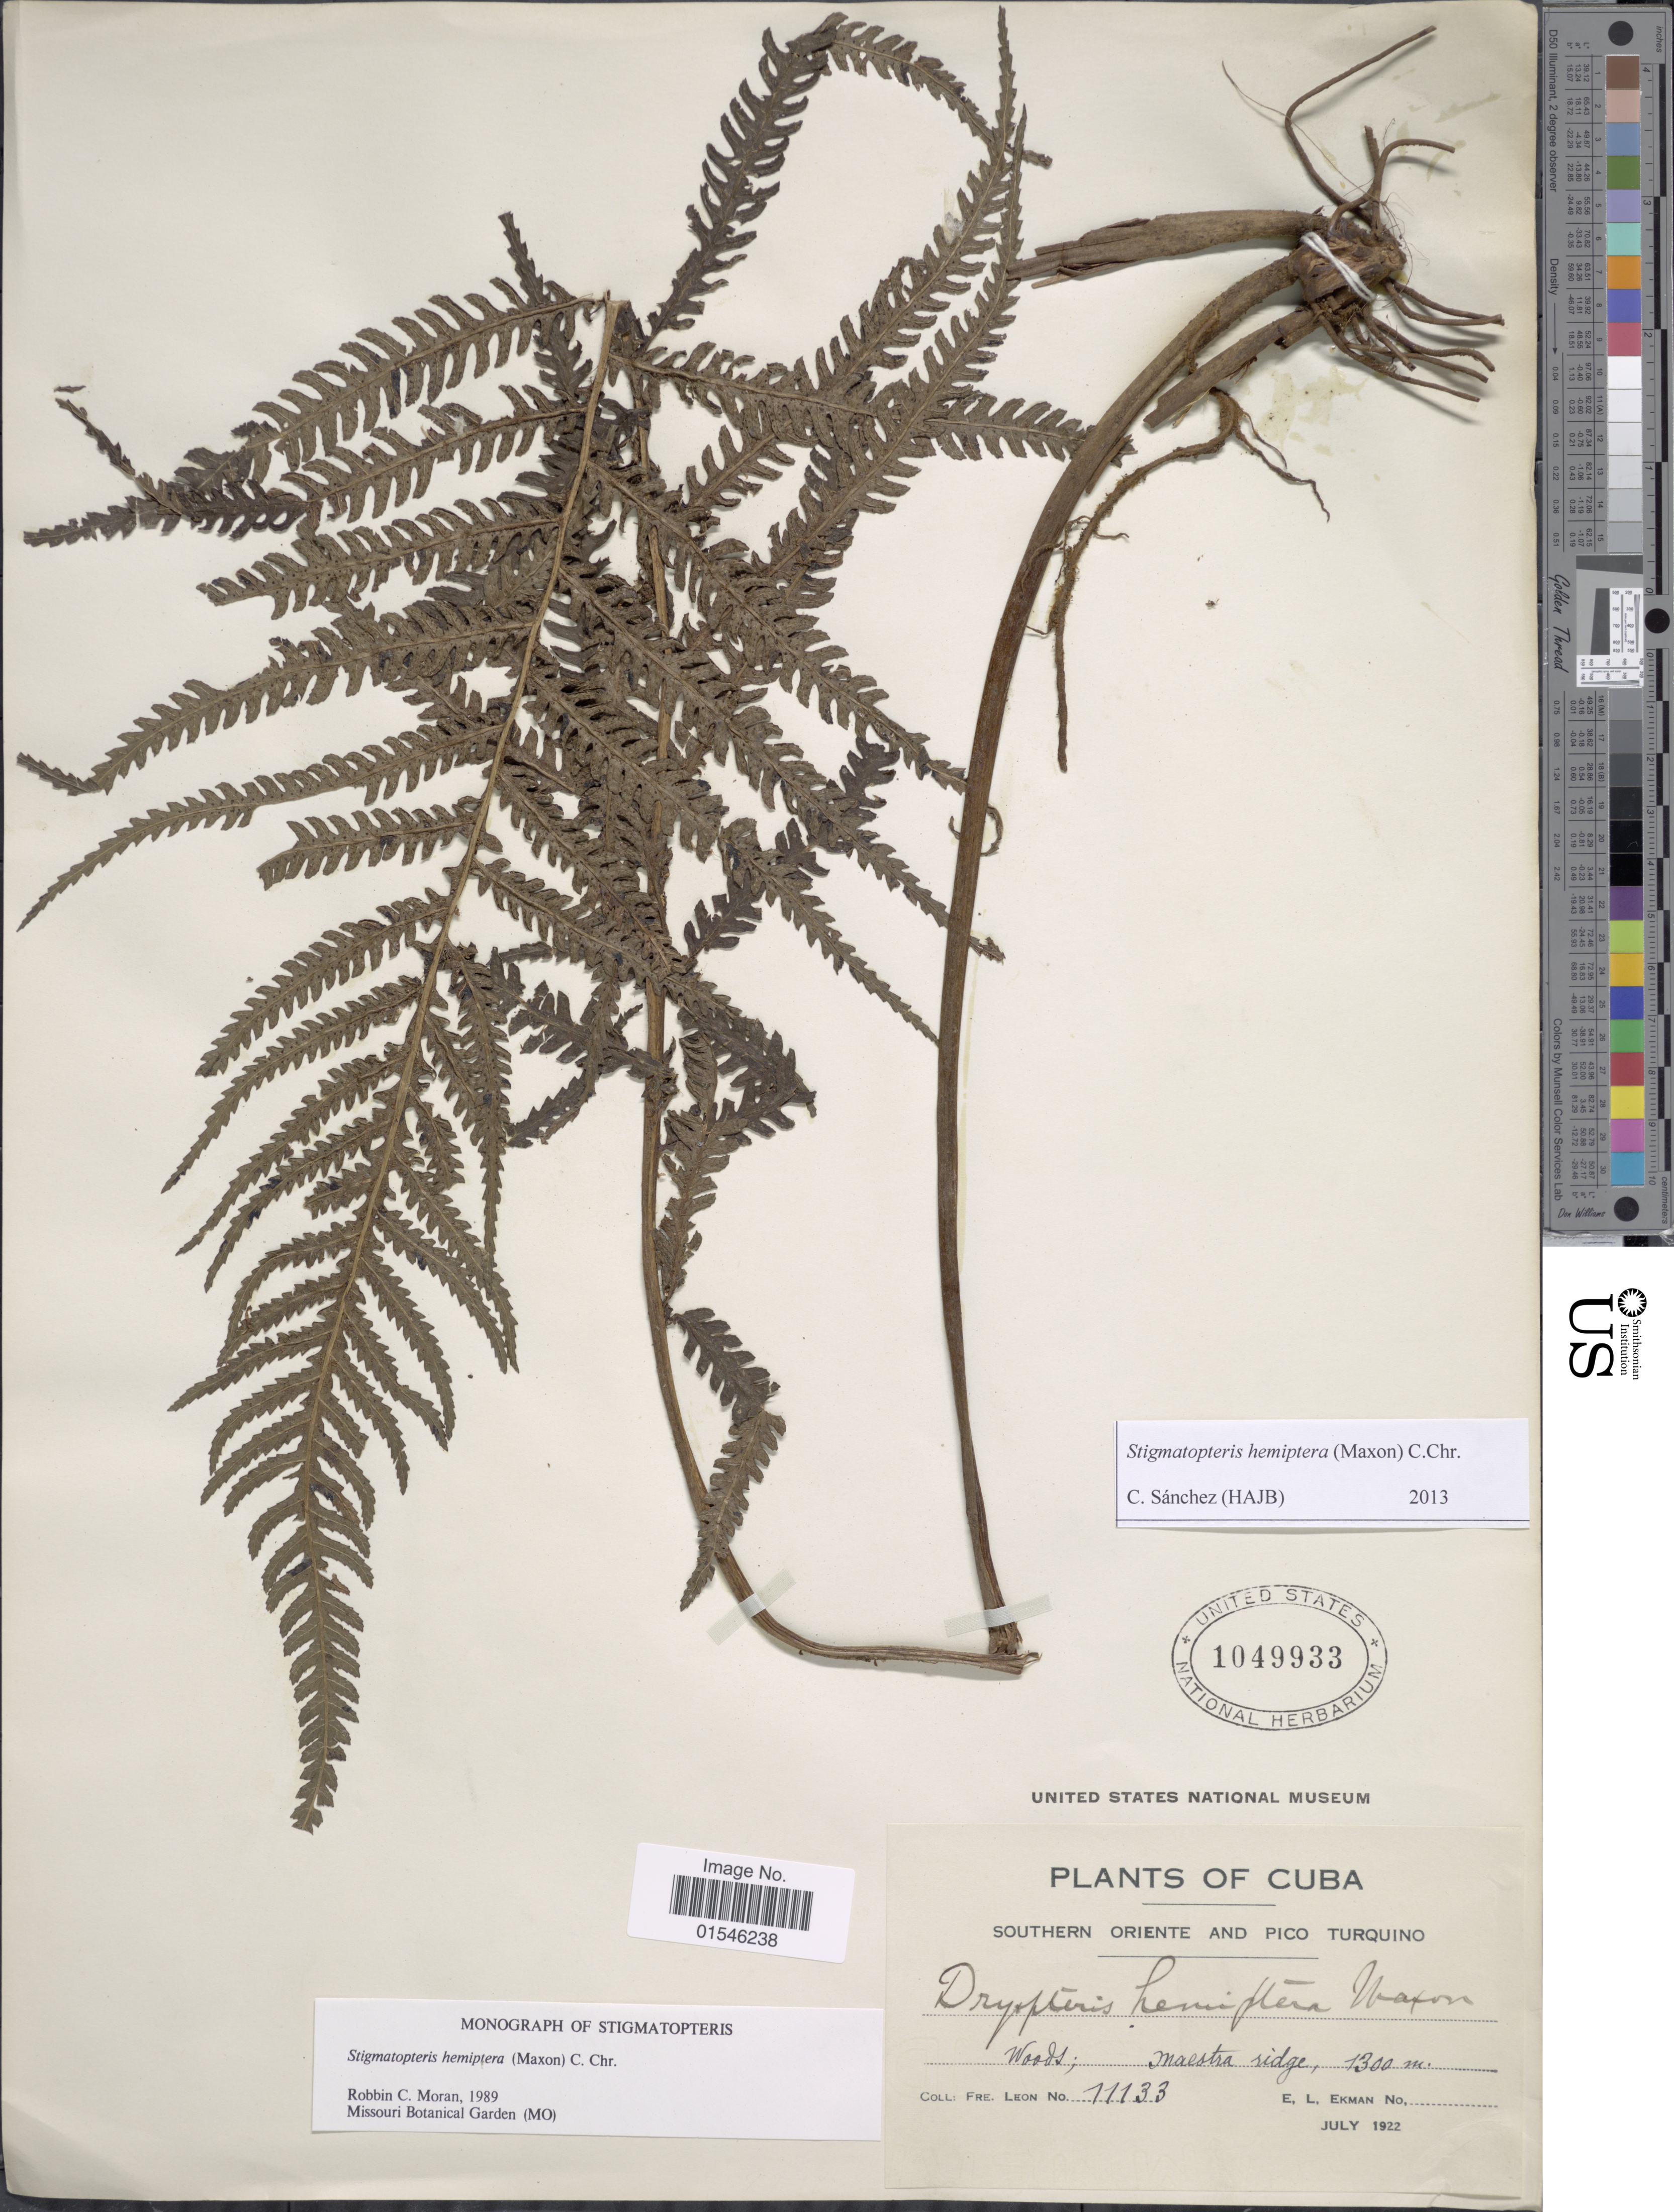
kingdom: Plantae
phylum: Tracheophyta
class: Polypodiopsida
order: Polypodiales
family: Dryopteridaceae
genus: Stigmatopteris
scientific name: Stigmatopteris hemiptera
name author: (Maxon) C. Chr.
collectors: Bro. León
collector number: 11133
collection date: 1922-07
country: Cuba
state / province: Oriente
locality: Southern Oriente and Pico Turquino, Woods; maestra ridge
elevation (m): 1300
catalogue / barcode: US 1049933